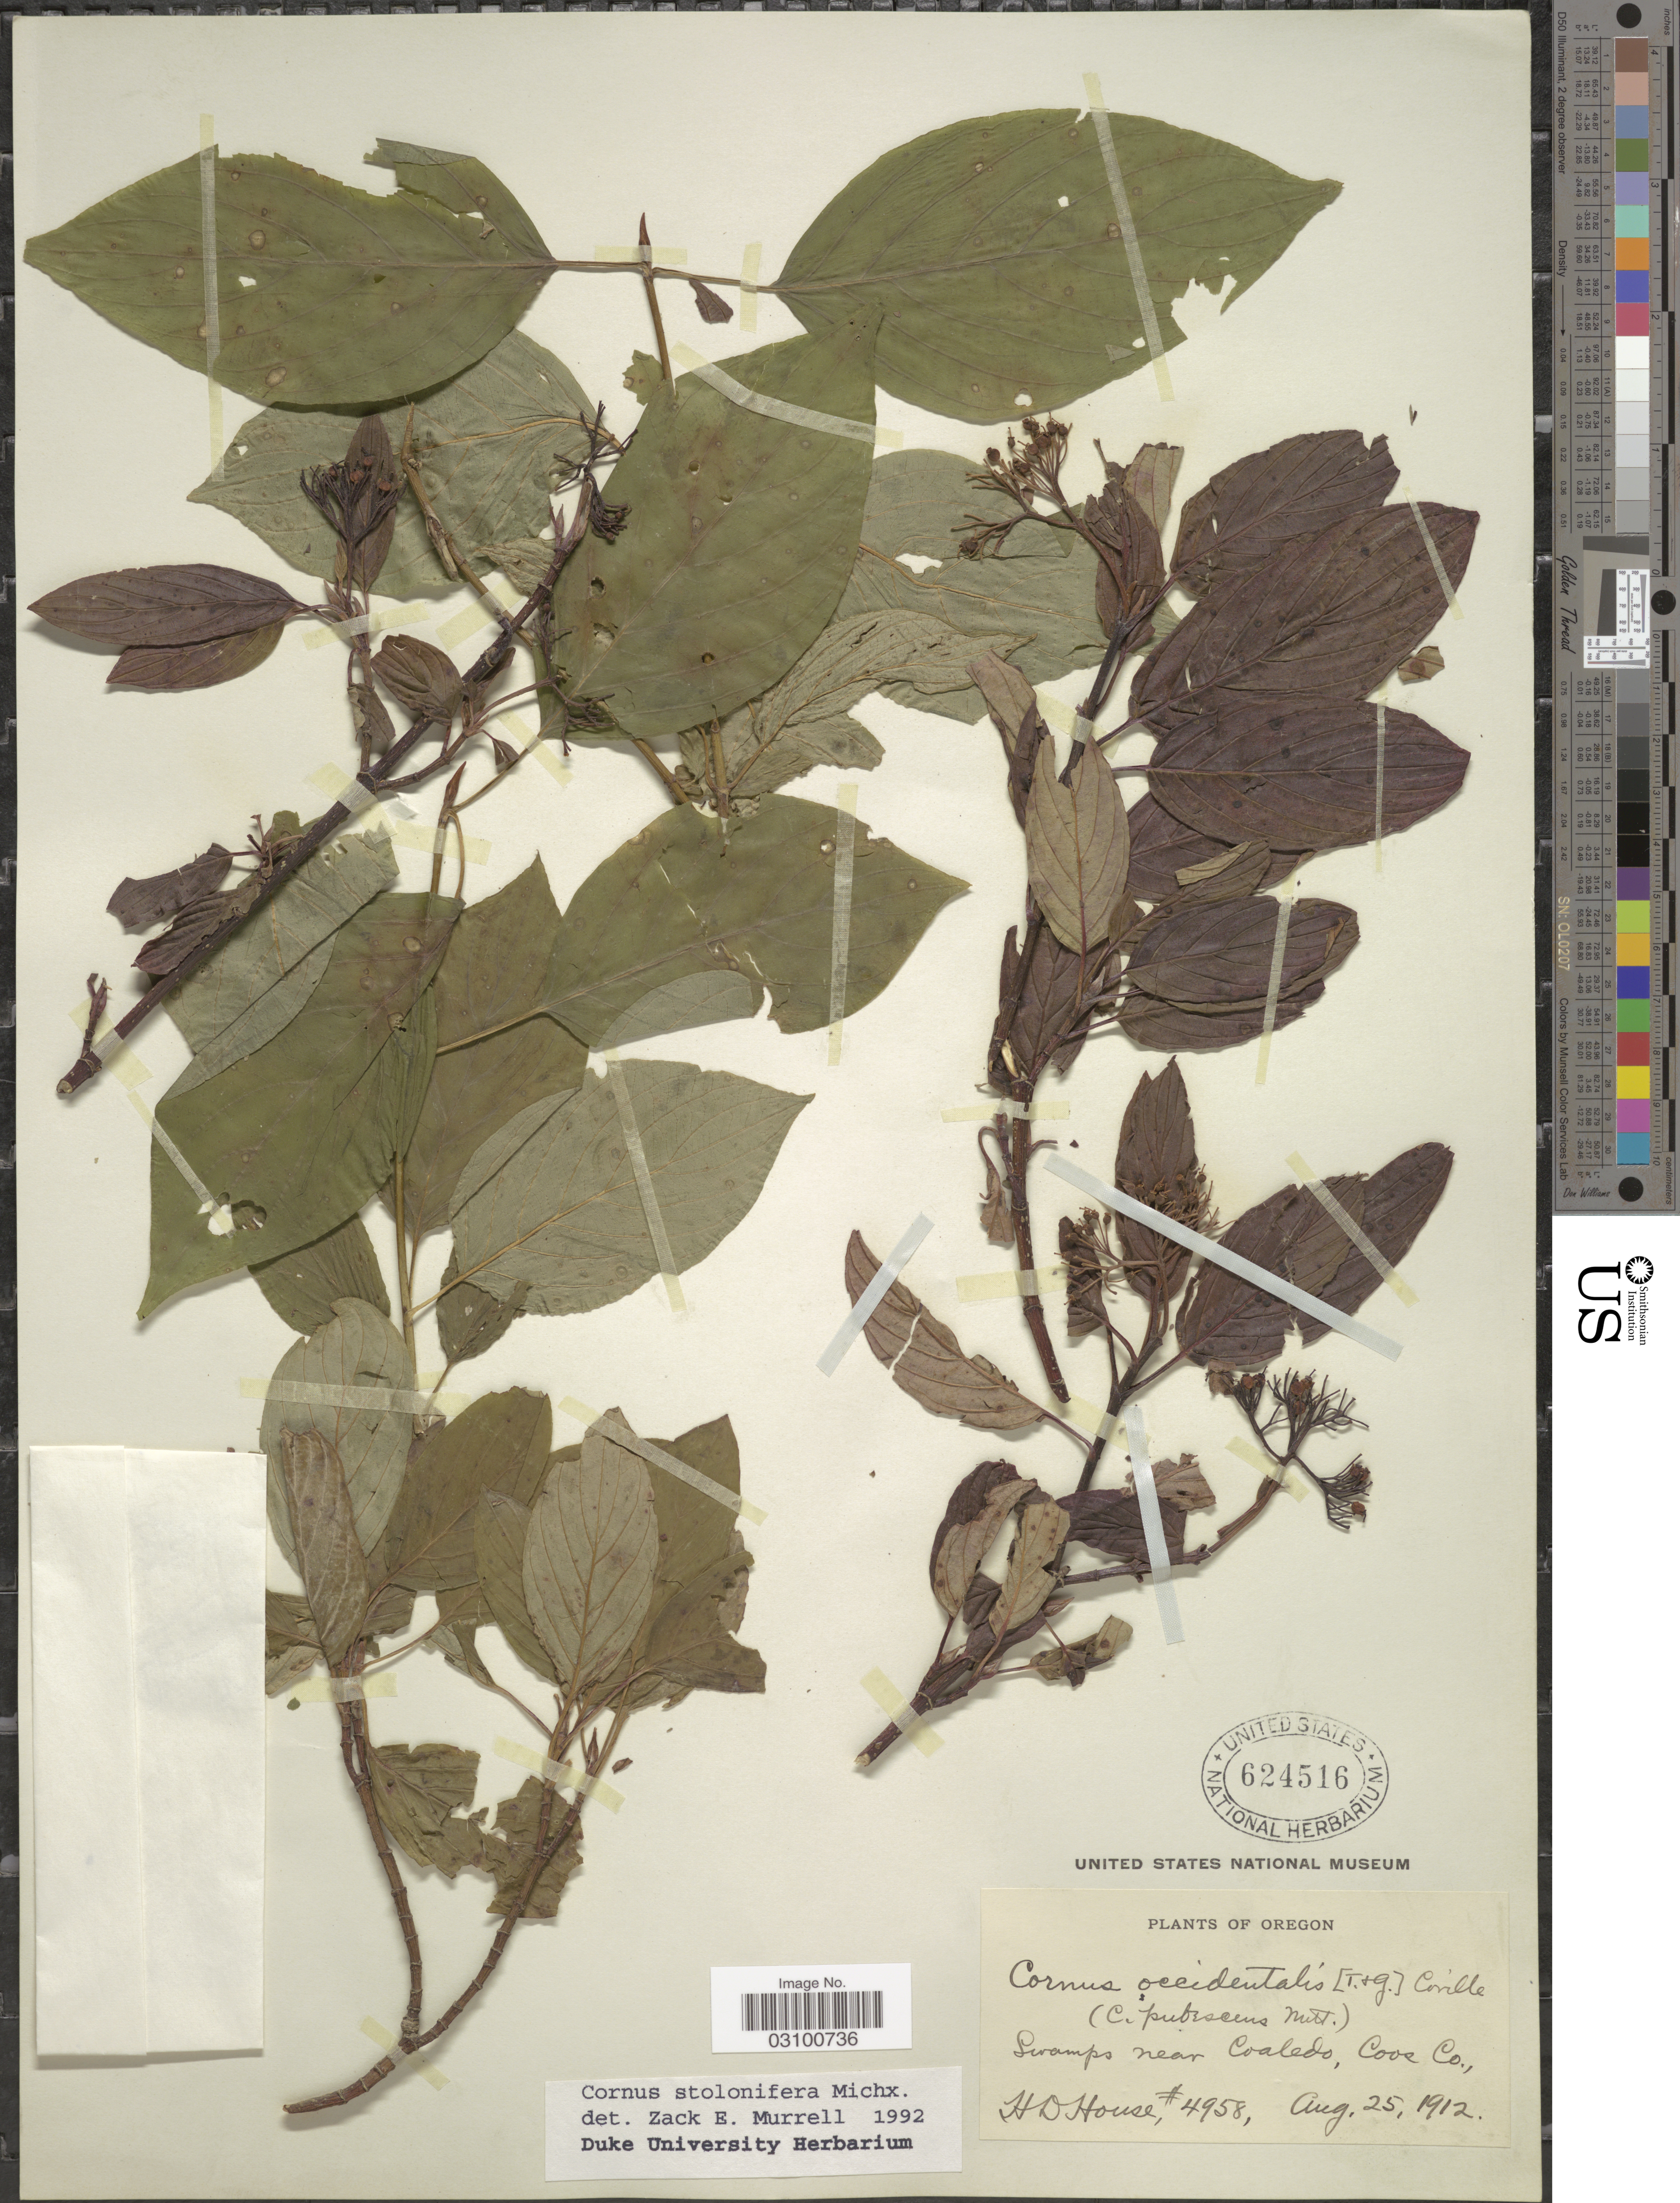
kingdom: Plantae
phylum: Tracheophyta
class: Magnoliopsida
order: Cornales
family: Cornaceae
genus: Cornus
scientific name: Cornus sericea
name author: L.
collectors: H. D. House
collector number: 4958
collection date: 1912-08-25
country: United States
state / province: Oregon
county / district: Coos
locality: Swamps near Coaledo, Coos Co.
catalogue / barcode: US 624516